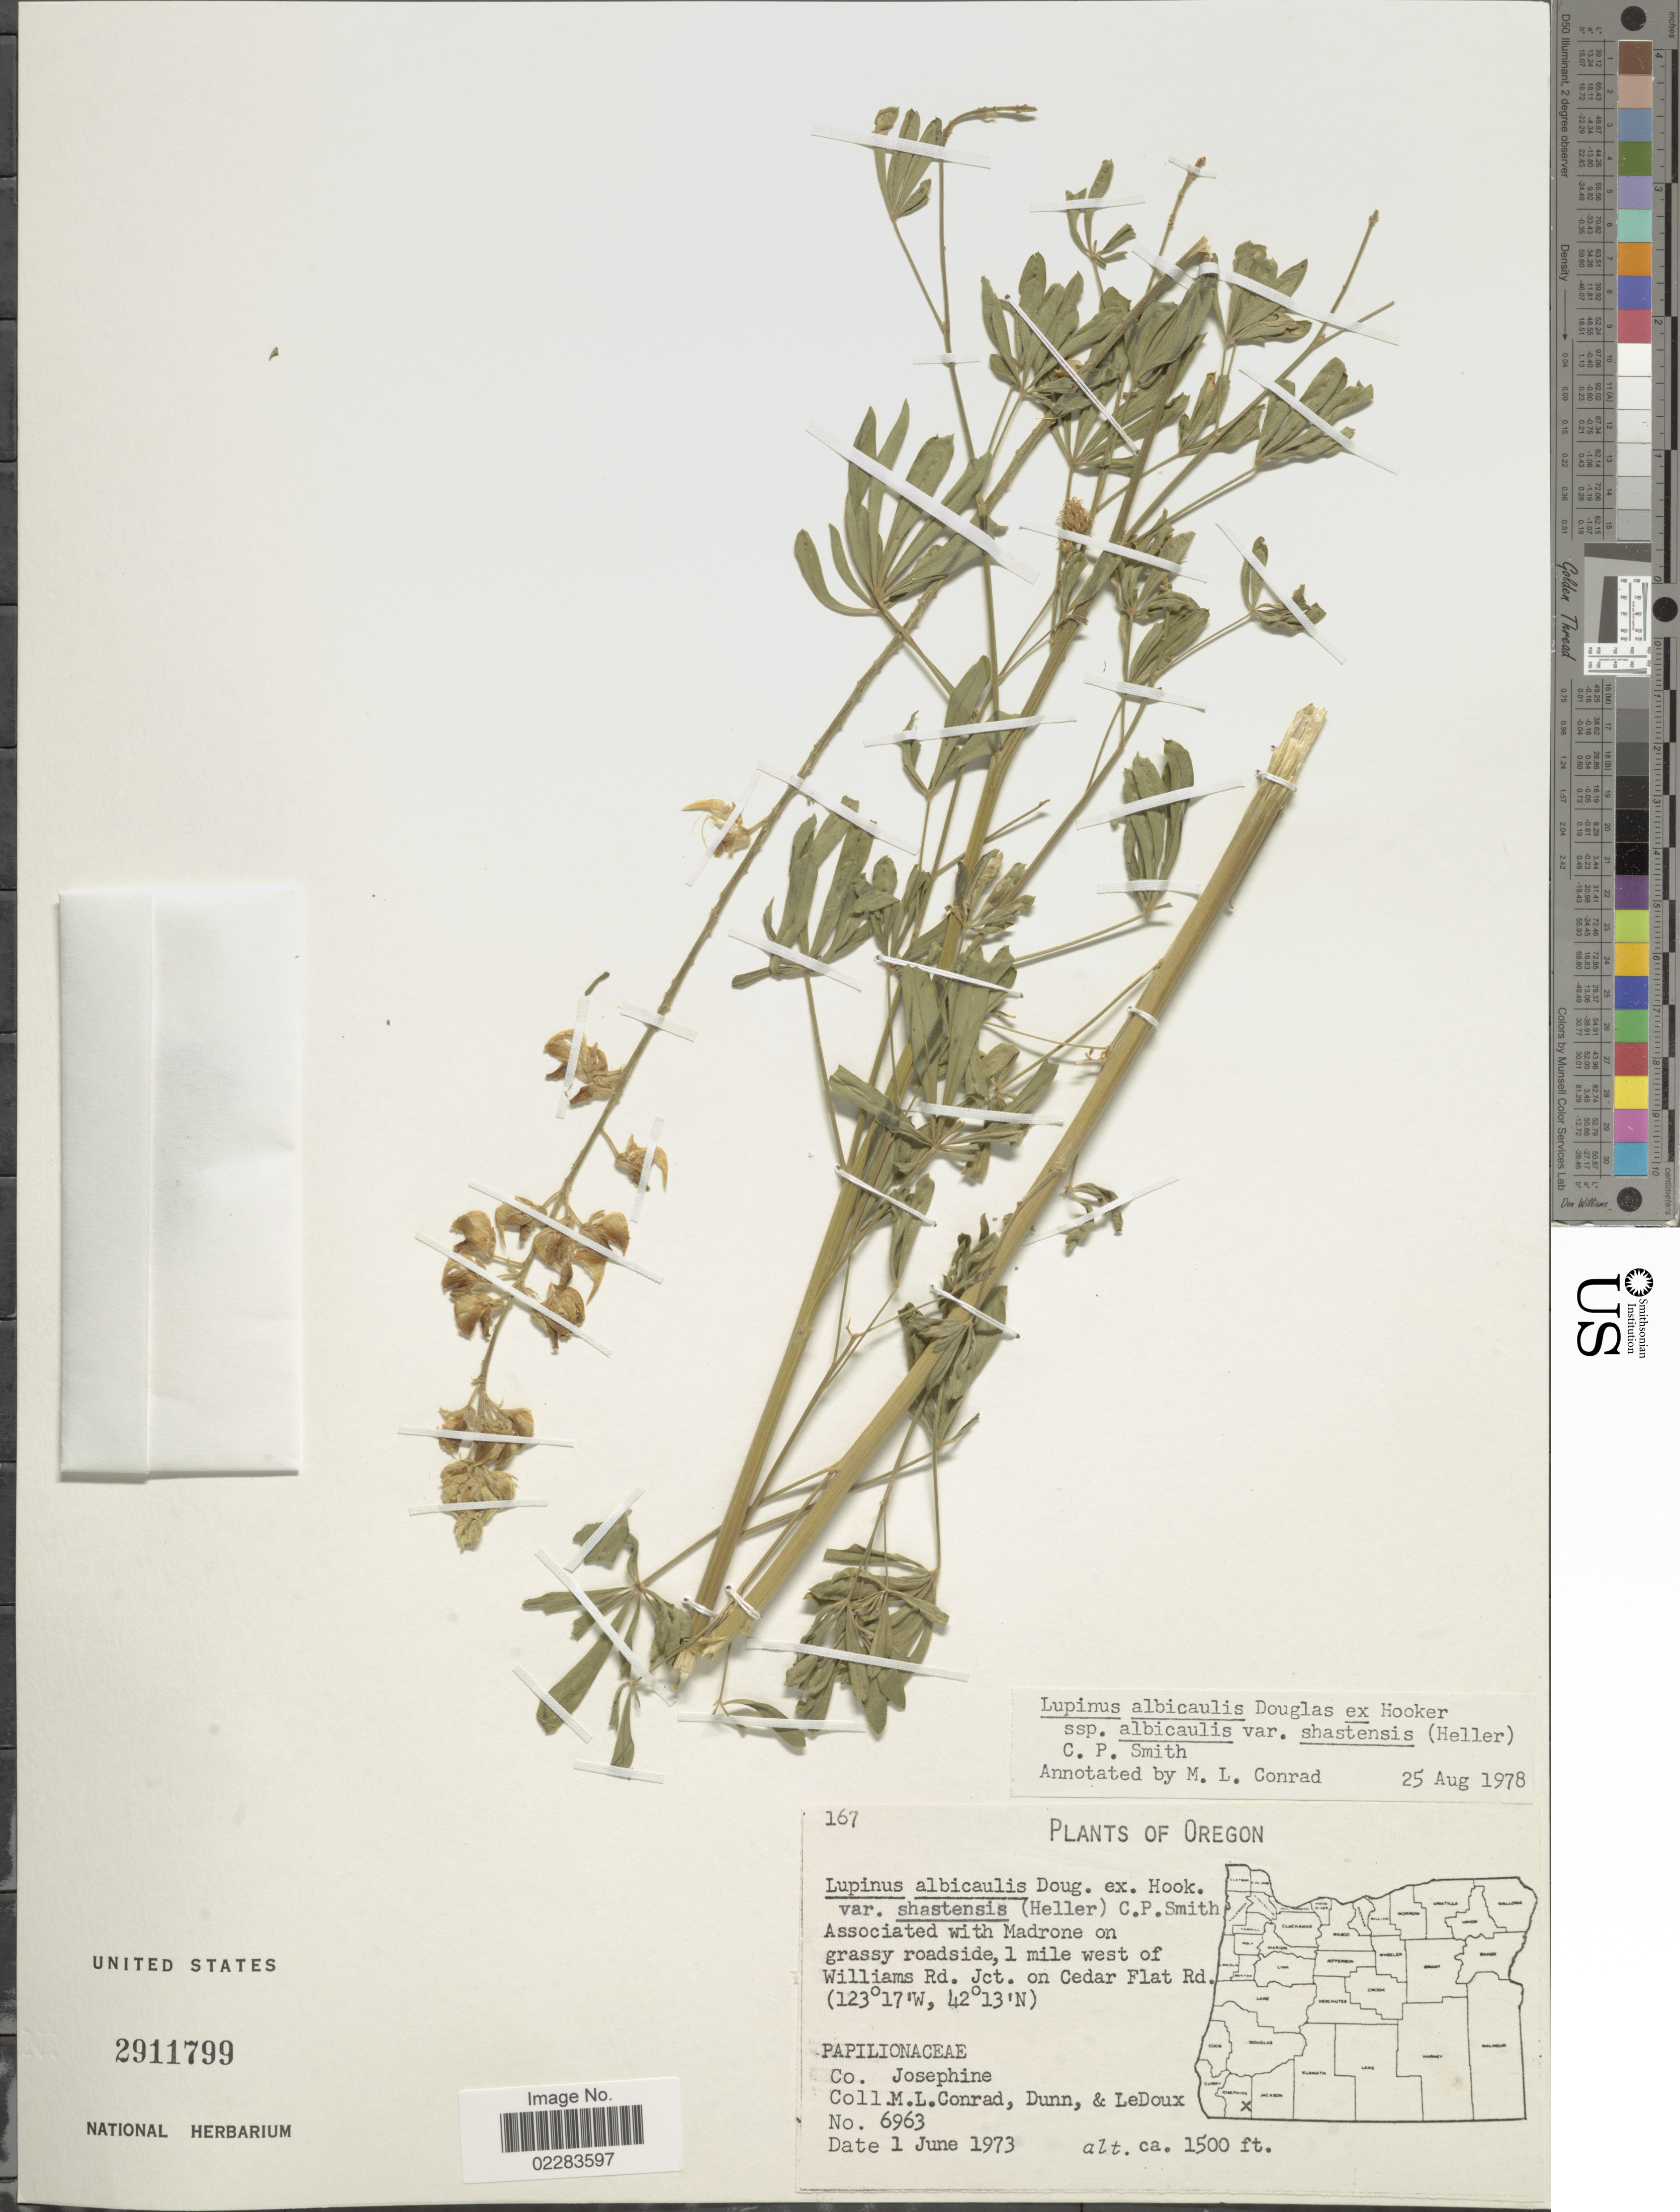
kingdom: Plantae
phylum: Tracheophyta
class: Magnoliopsida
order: Fabales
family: Fabaceae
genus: Lupinus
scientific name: Lupinus albicaulis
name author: Douglas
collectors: M. Conrad, Dunn, -- & -. Ledoux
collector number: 6963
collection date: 1973-06-01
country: United States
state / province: Oregon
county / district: Josephine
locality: Associated with Madrone on grassy roadside, 1 mile west of Williams Rd. Jct. on Cedar Flat Rd. Co.: Josephine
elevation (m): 457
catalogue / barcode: US 2911799